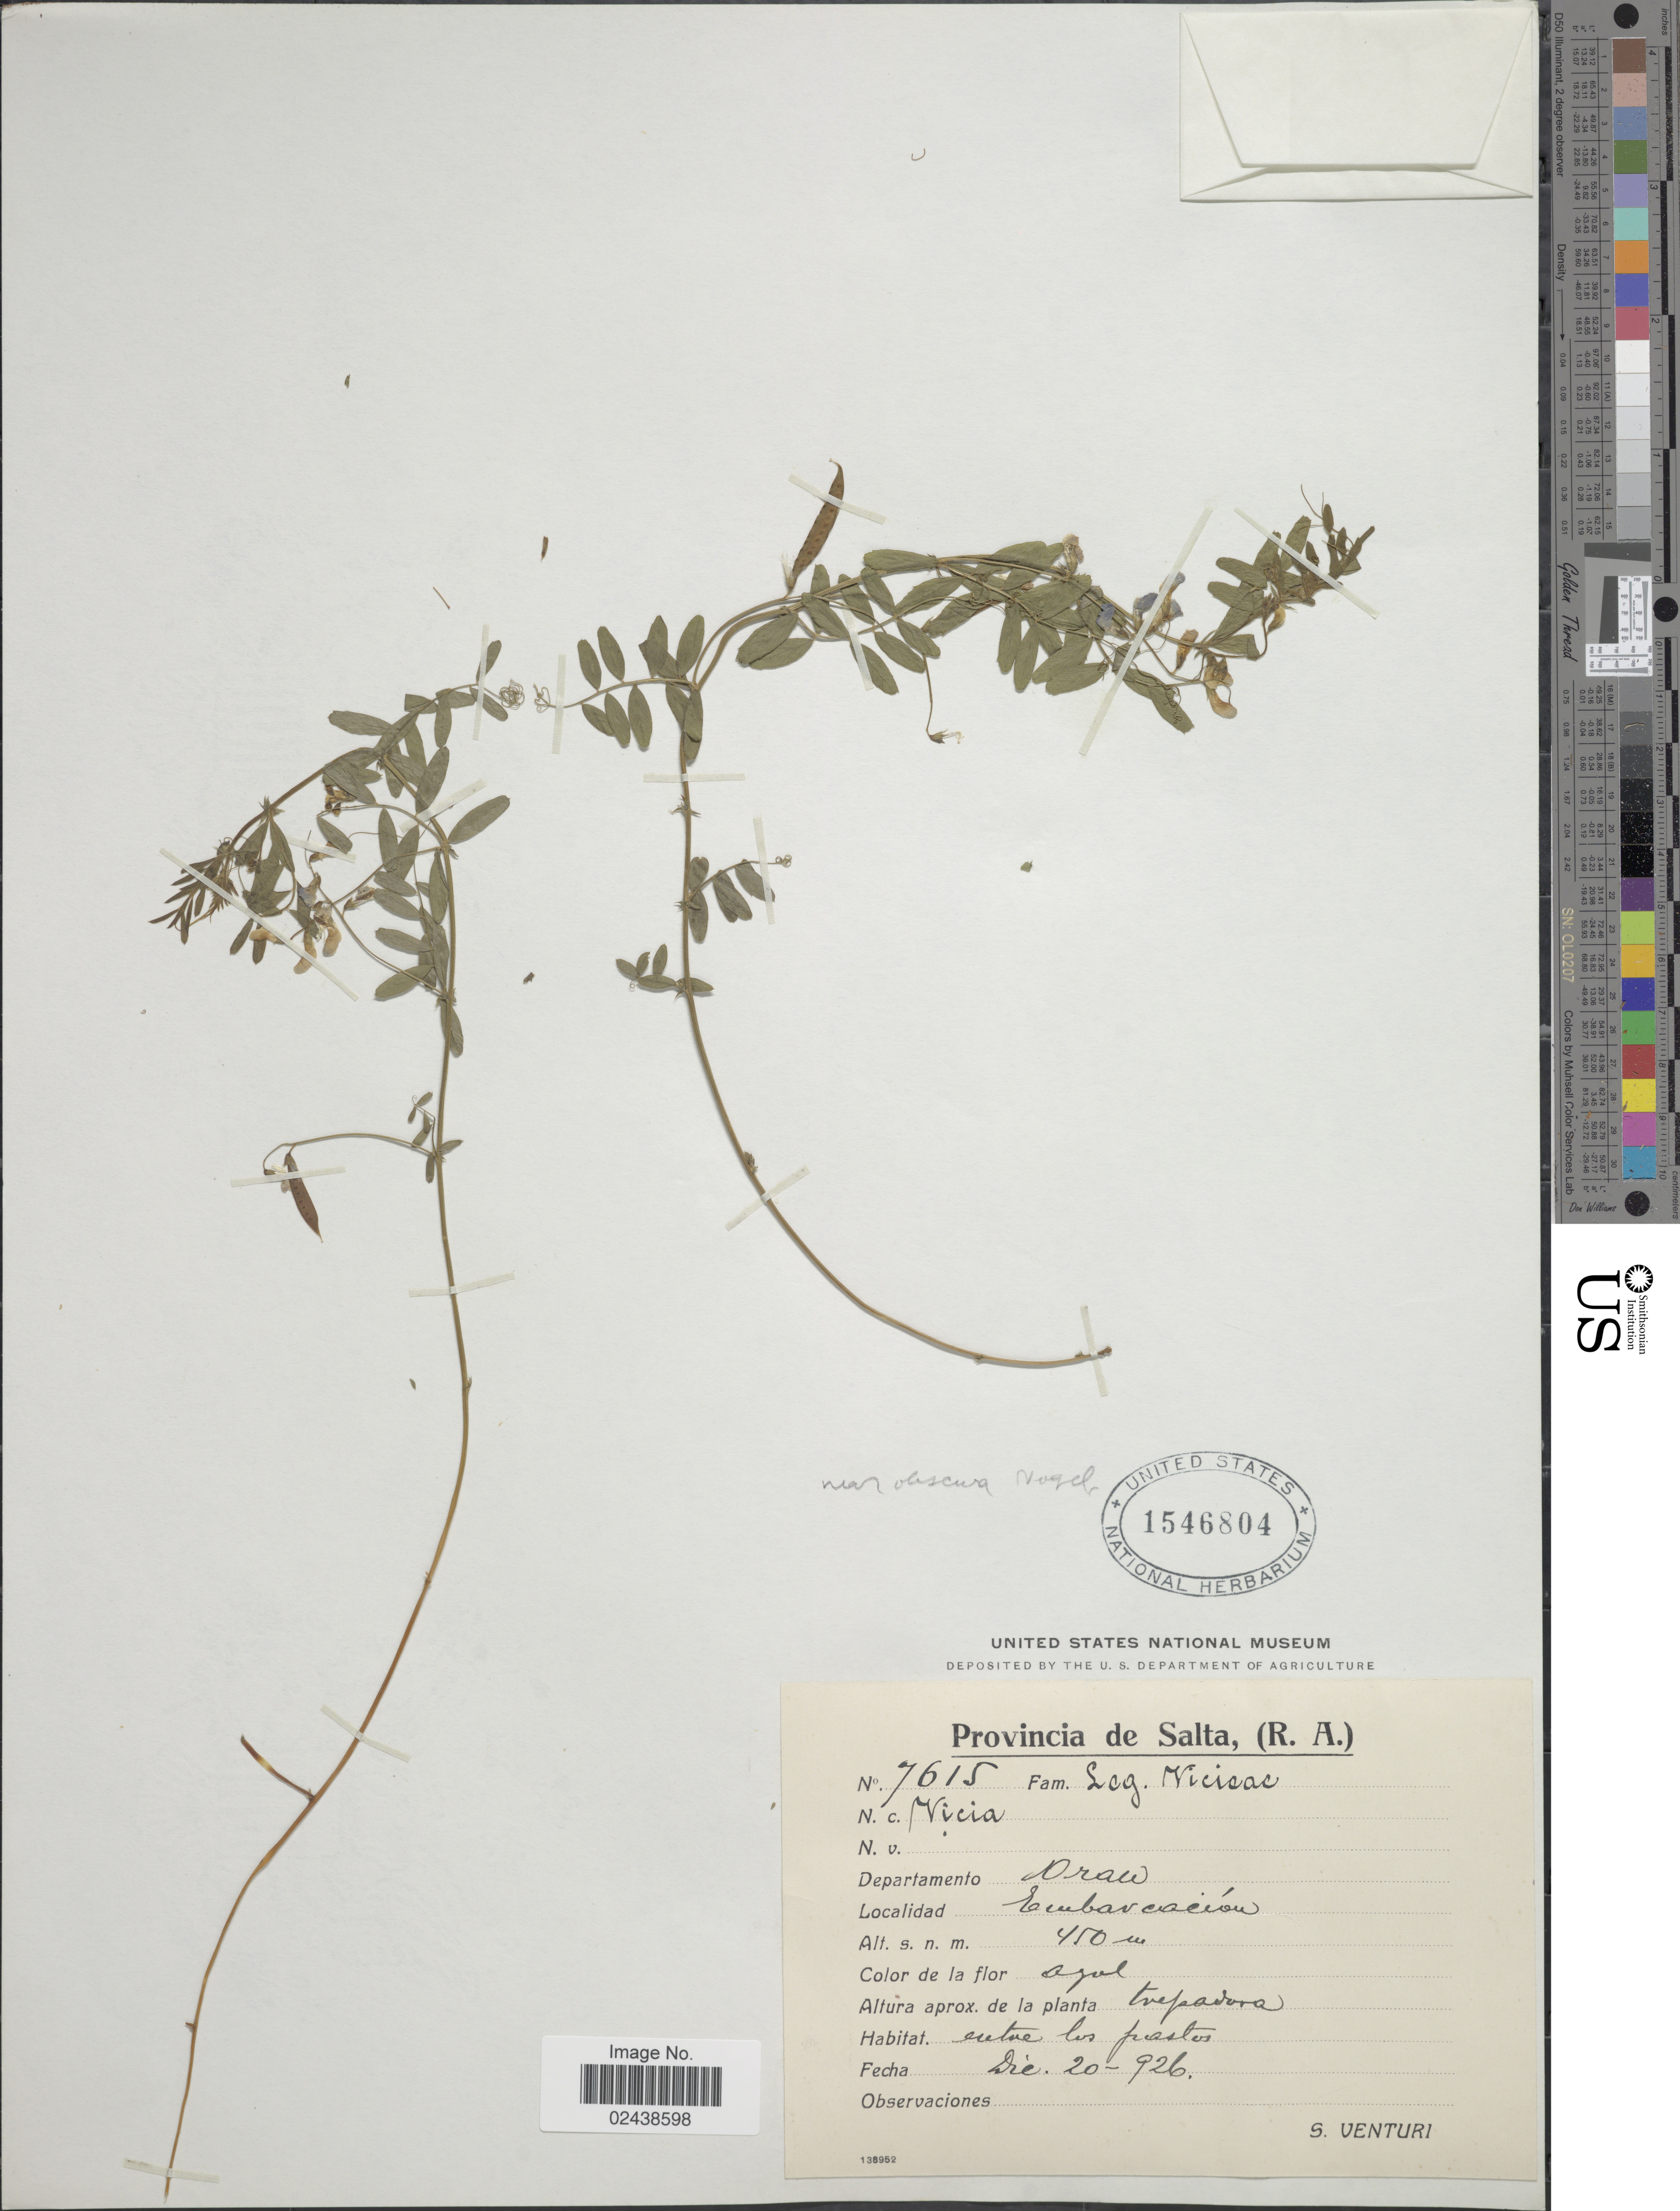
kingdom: Plantae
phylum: Tracheophyta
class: Magnoliopsida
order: Fabales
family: Fabaceae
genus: Vicia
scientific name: Vicia obscura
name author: Vogel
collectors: S. Venturi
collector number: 7615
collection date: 1926-12-20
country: Argentina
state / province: Salta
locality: Departamento Oran. Embarcación.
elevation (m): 450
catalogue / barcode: US 1546804